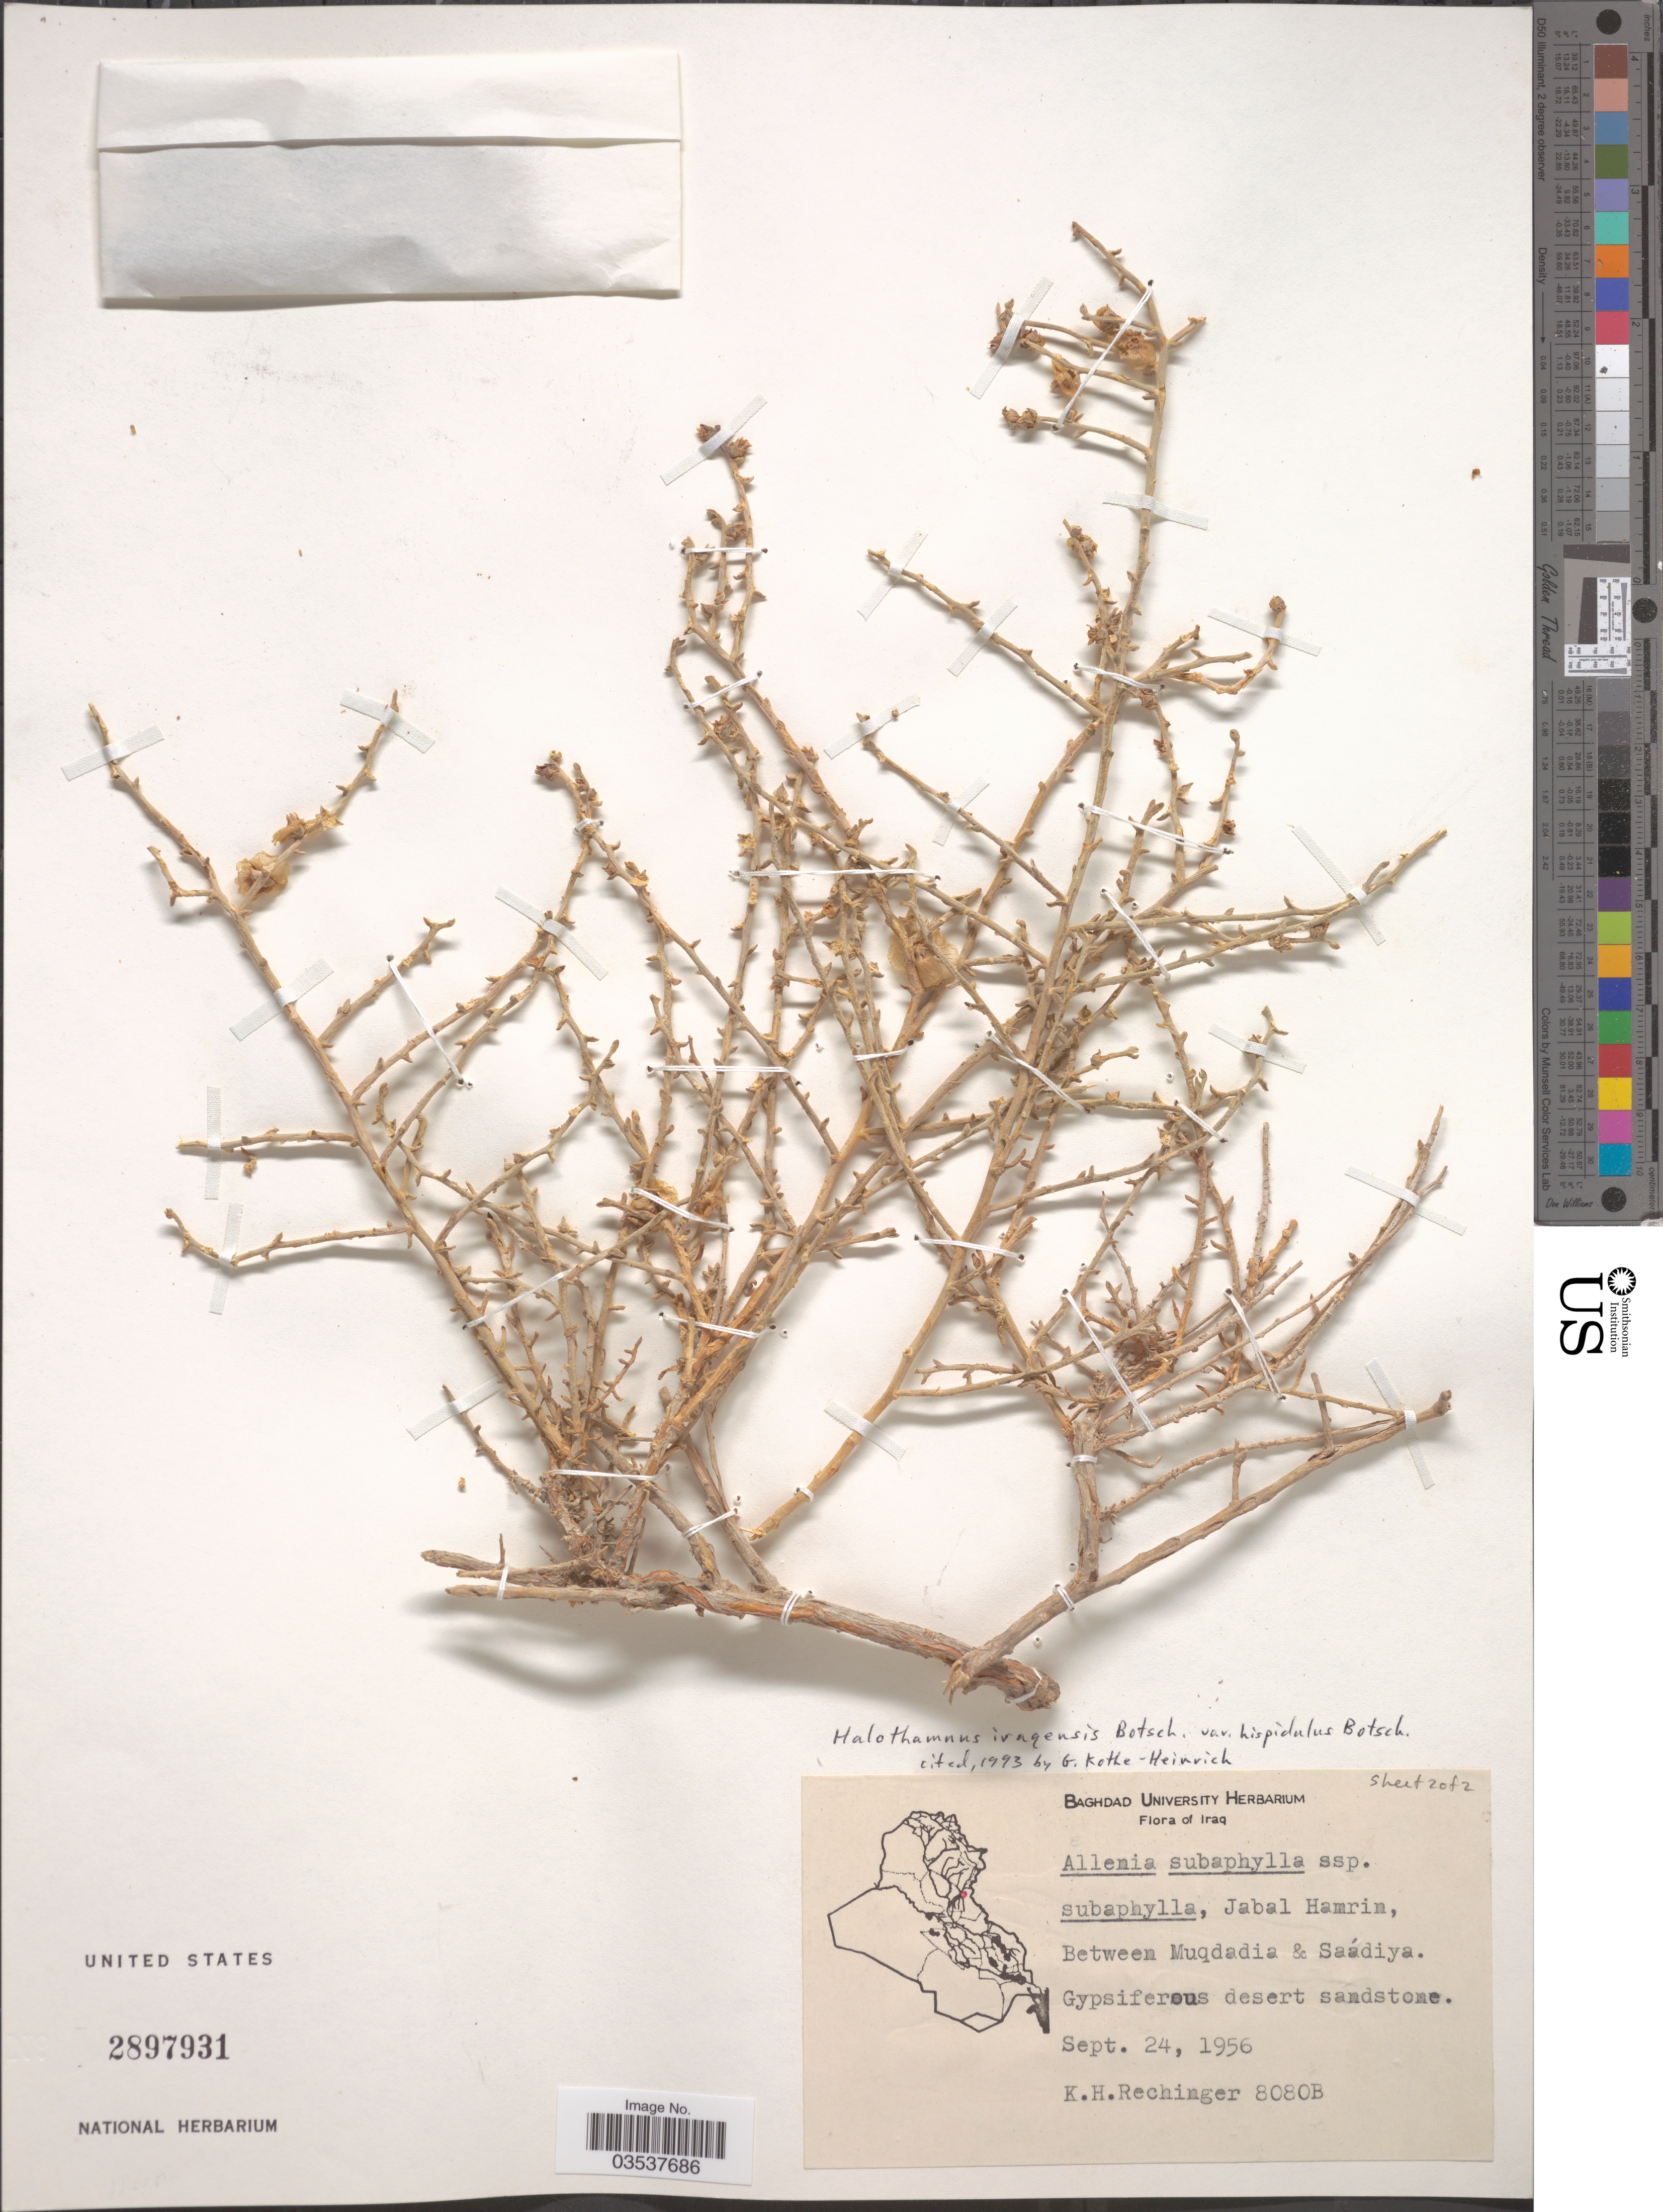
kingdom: Plantae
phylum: Tracheophyta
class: Magnoliopsida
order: Caryophyllales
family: Amaranthaceae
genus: Halothamnus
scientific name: Halothamnus iraqensis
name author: Botsch.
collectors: K. H. Rechinger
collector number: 8080B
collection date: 1956-09-24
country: Iraq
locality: Jabal Hamrin. [unsure placement] Between Muqdadia & Saádiya.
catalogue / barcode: US 2897931